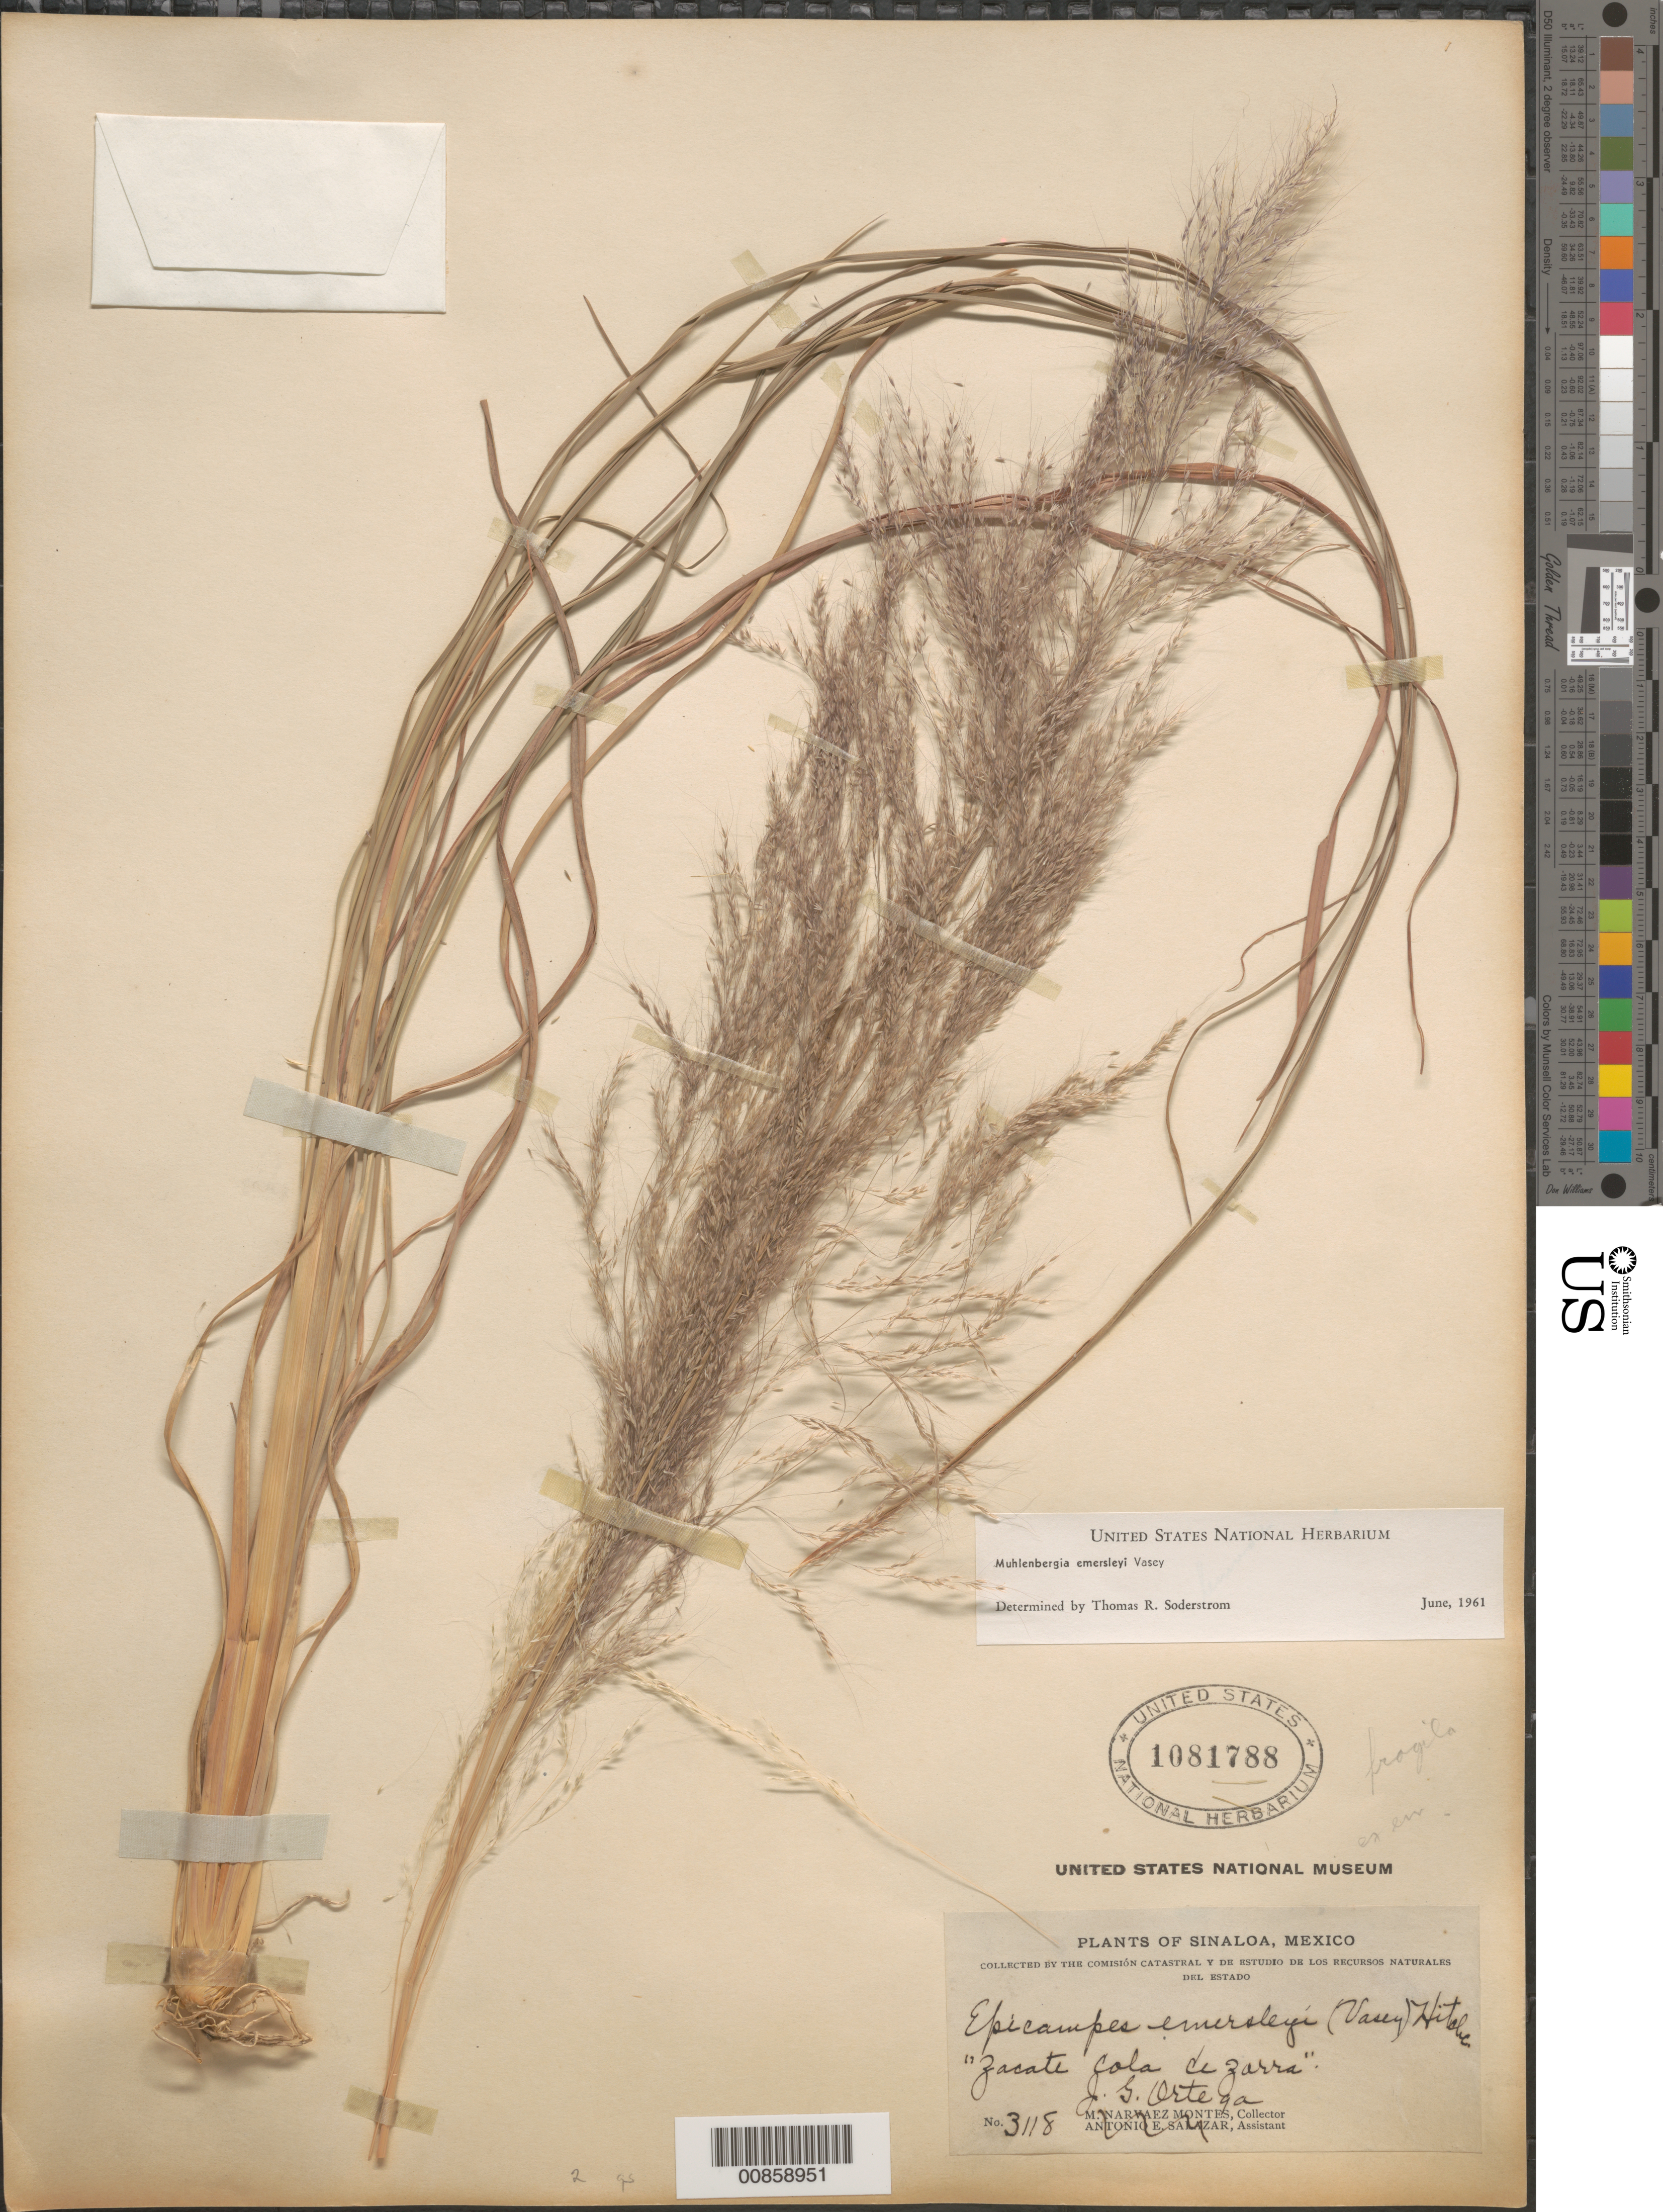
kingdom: Plantae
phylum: Tracheophyta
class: Liliopsida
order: Poales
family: Poaceae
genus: Muhlenbergia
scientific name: Muhlenbergia emersleyi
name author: Vasey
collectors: J. Ortega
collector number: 3118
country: Mexico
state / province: Sinaloa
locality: Zacate Cola de zarra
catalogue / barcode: US 1081788